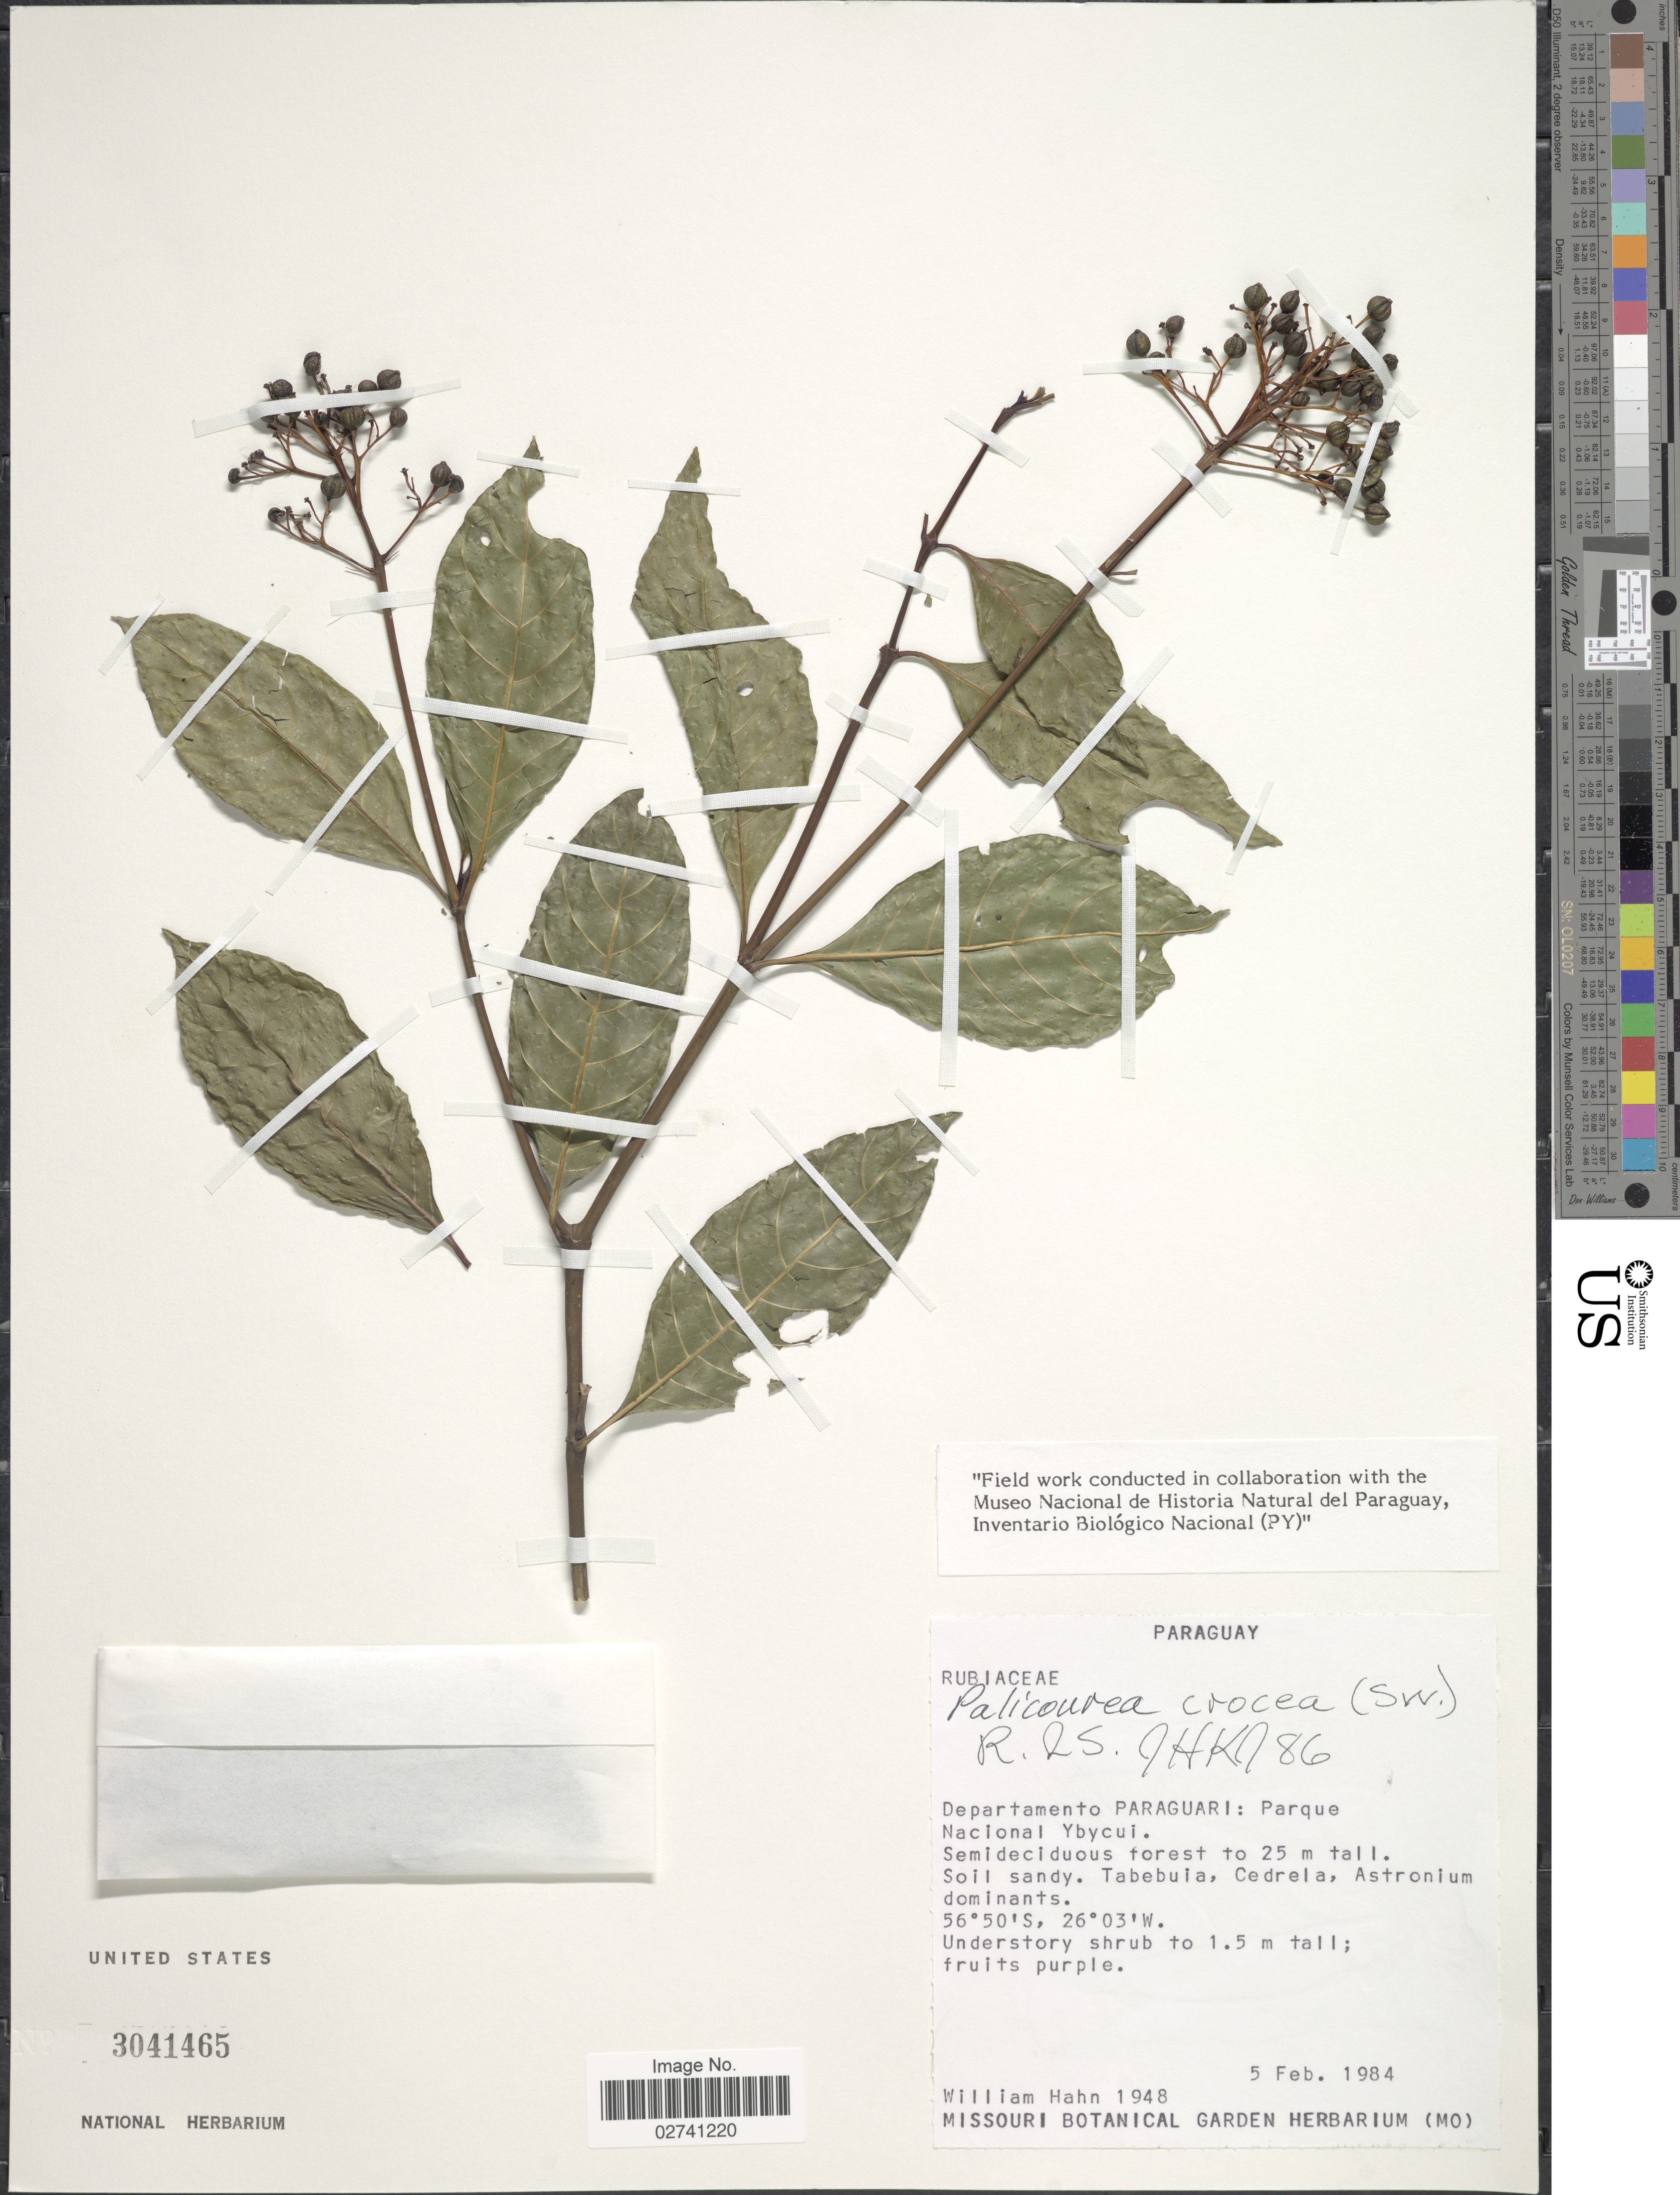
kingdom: Plantae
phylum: Tracheophyta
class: Magnoliopsida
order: Gentianales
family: Rubiaceae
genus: Palicourea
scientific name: Palicourea crocea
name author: (Sw.) Schult.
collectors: W. J. Hahn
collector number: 1948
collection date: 1984-02-05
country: Paraguay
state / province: Paraguari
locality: Parque Nacional Ybycui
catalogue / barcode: US 3041465